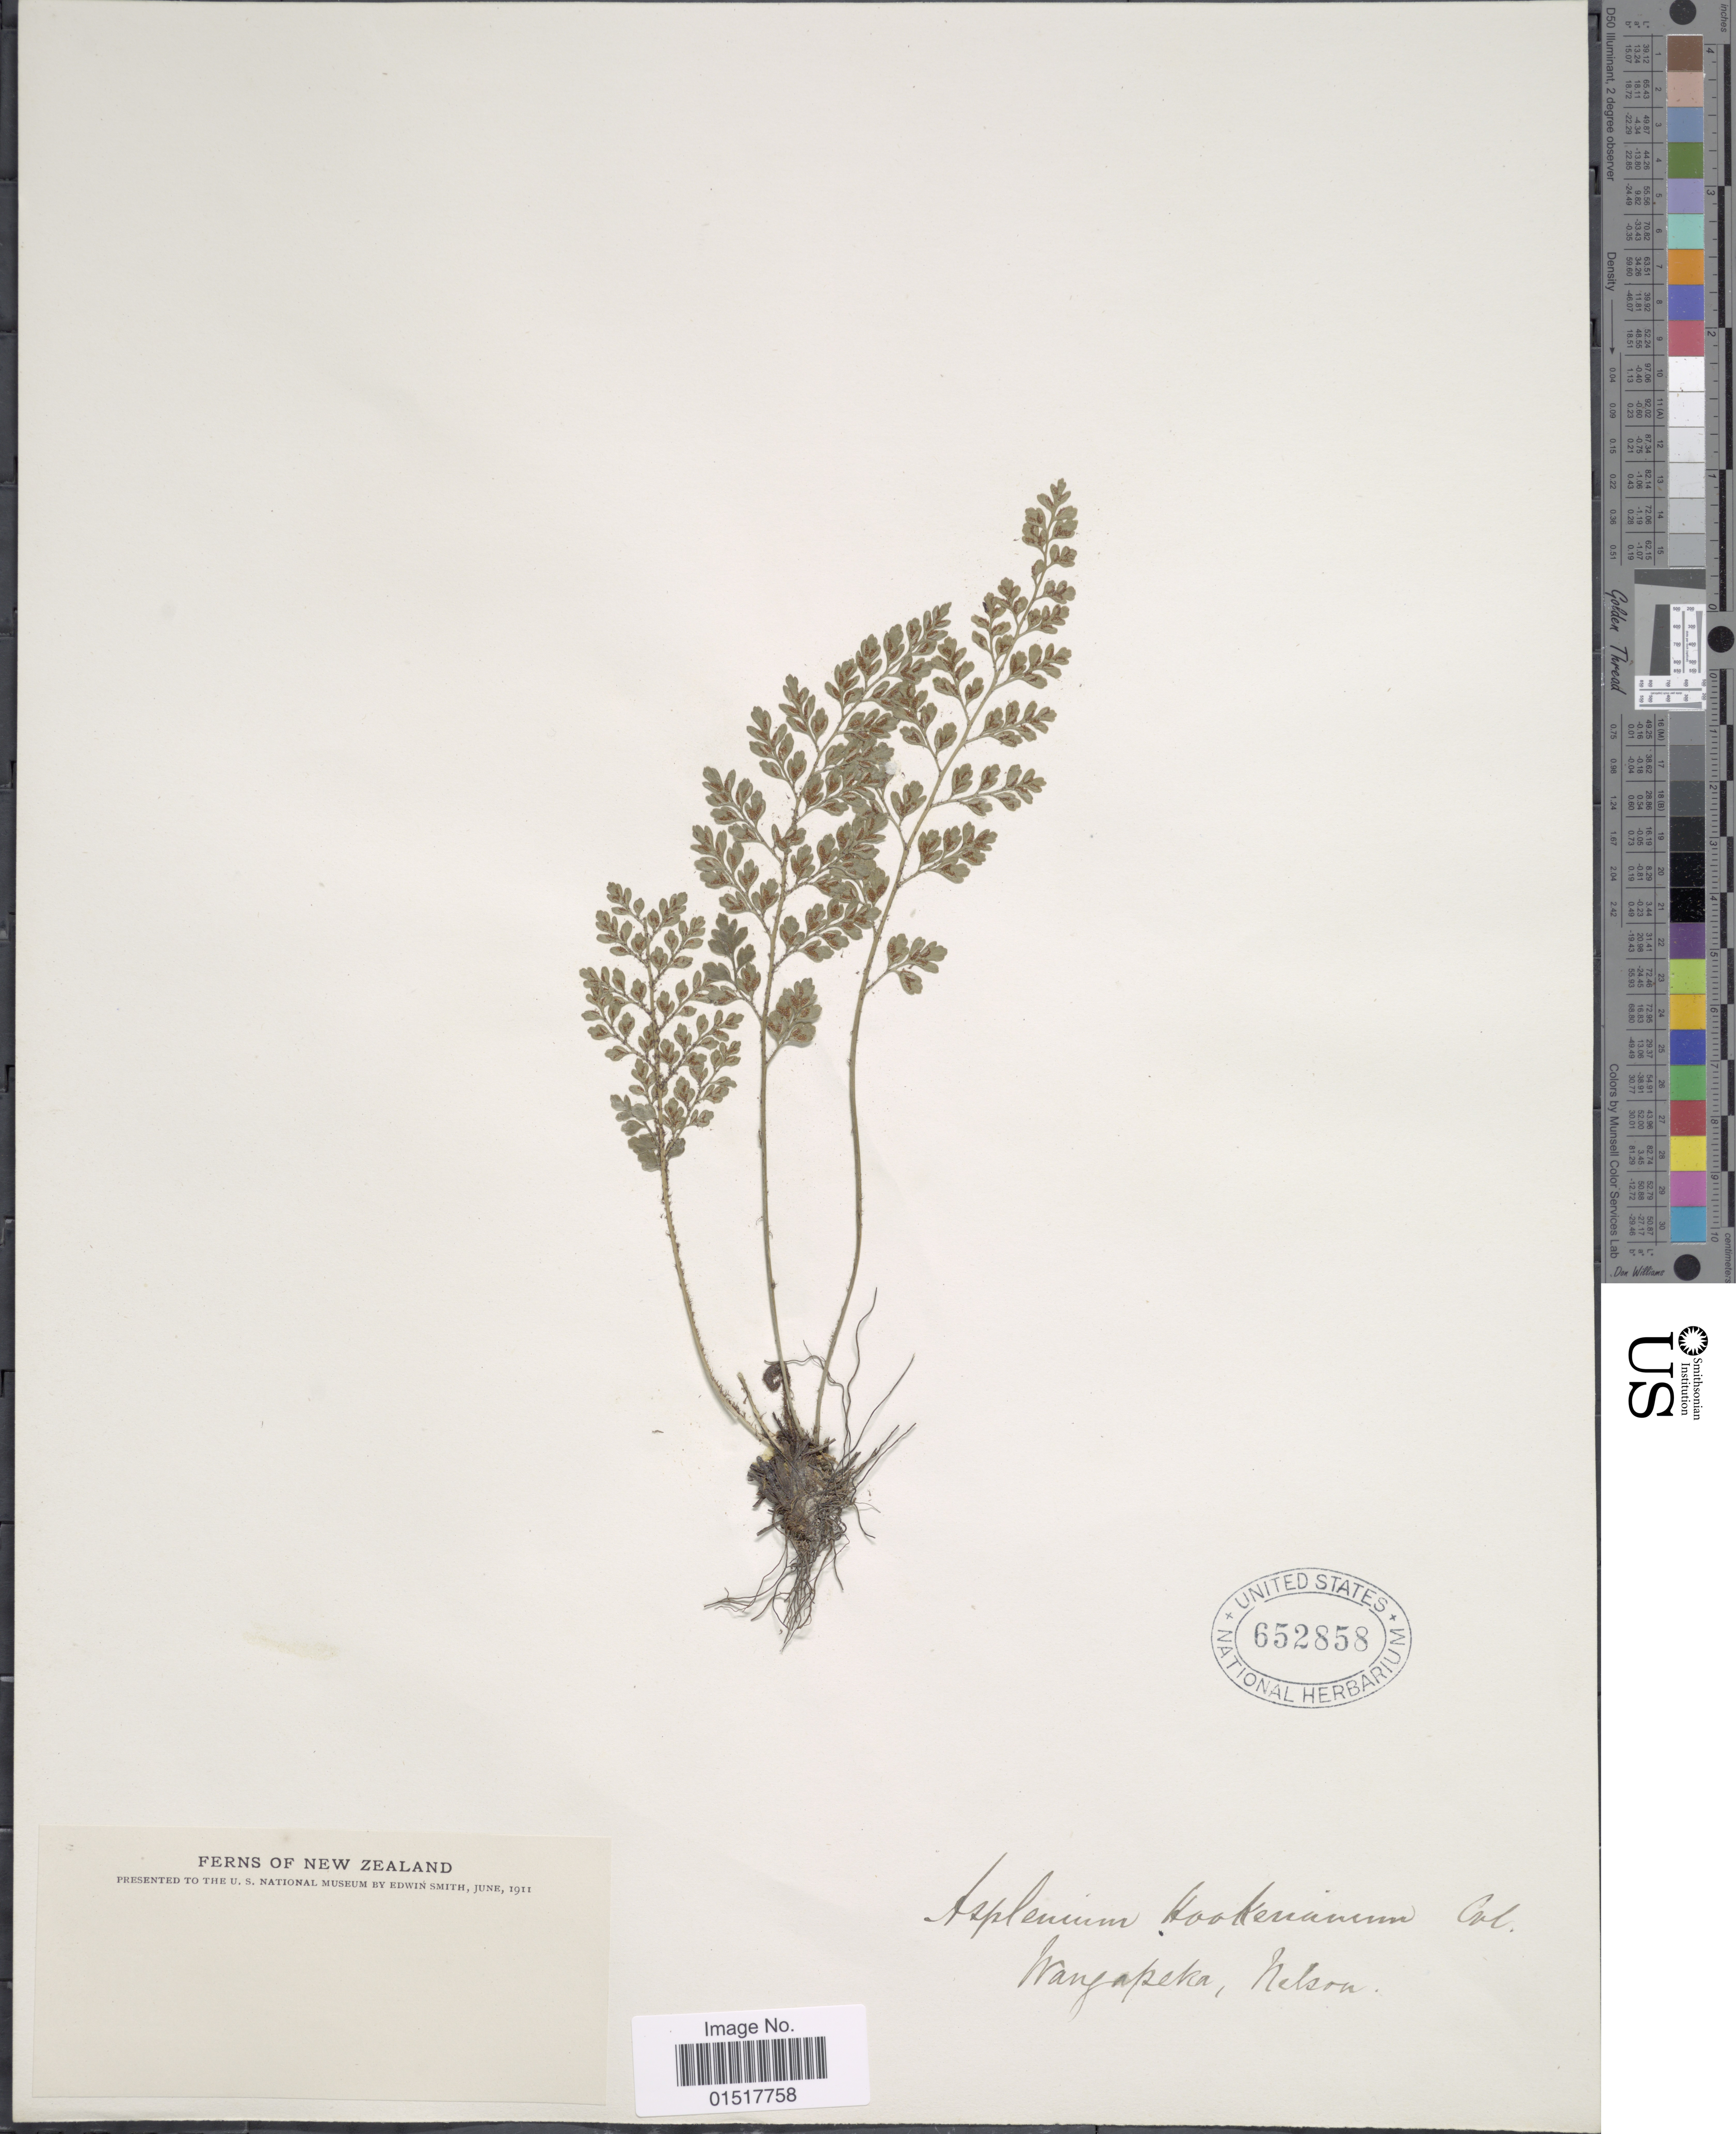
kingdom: Plantae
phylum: Tracheophyta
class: Polypodiopsida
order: Polypodiales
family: Aspleniaceae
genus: Asplenium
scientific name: Asplenium hookerianum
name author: Colenso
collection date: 1911-06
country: New Zealand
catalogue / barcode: US 652858